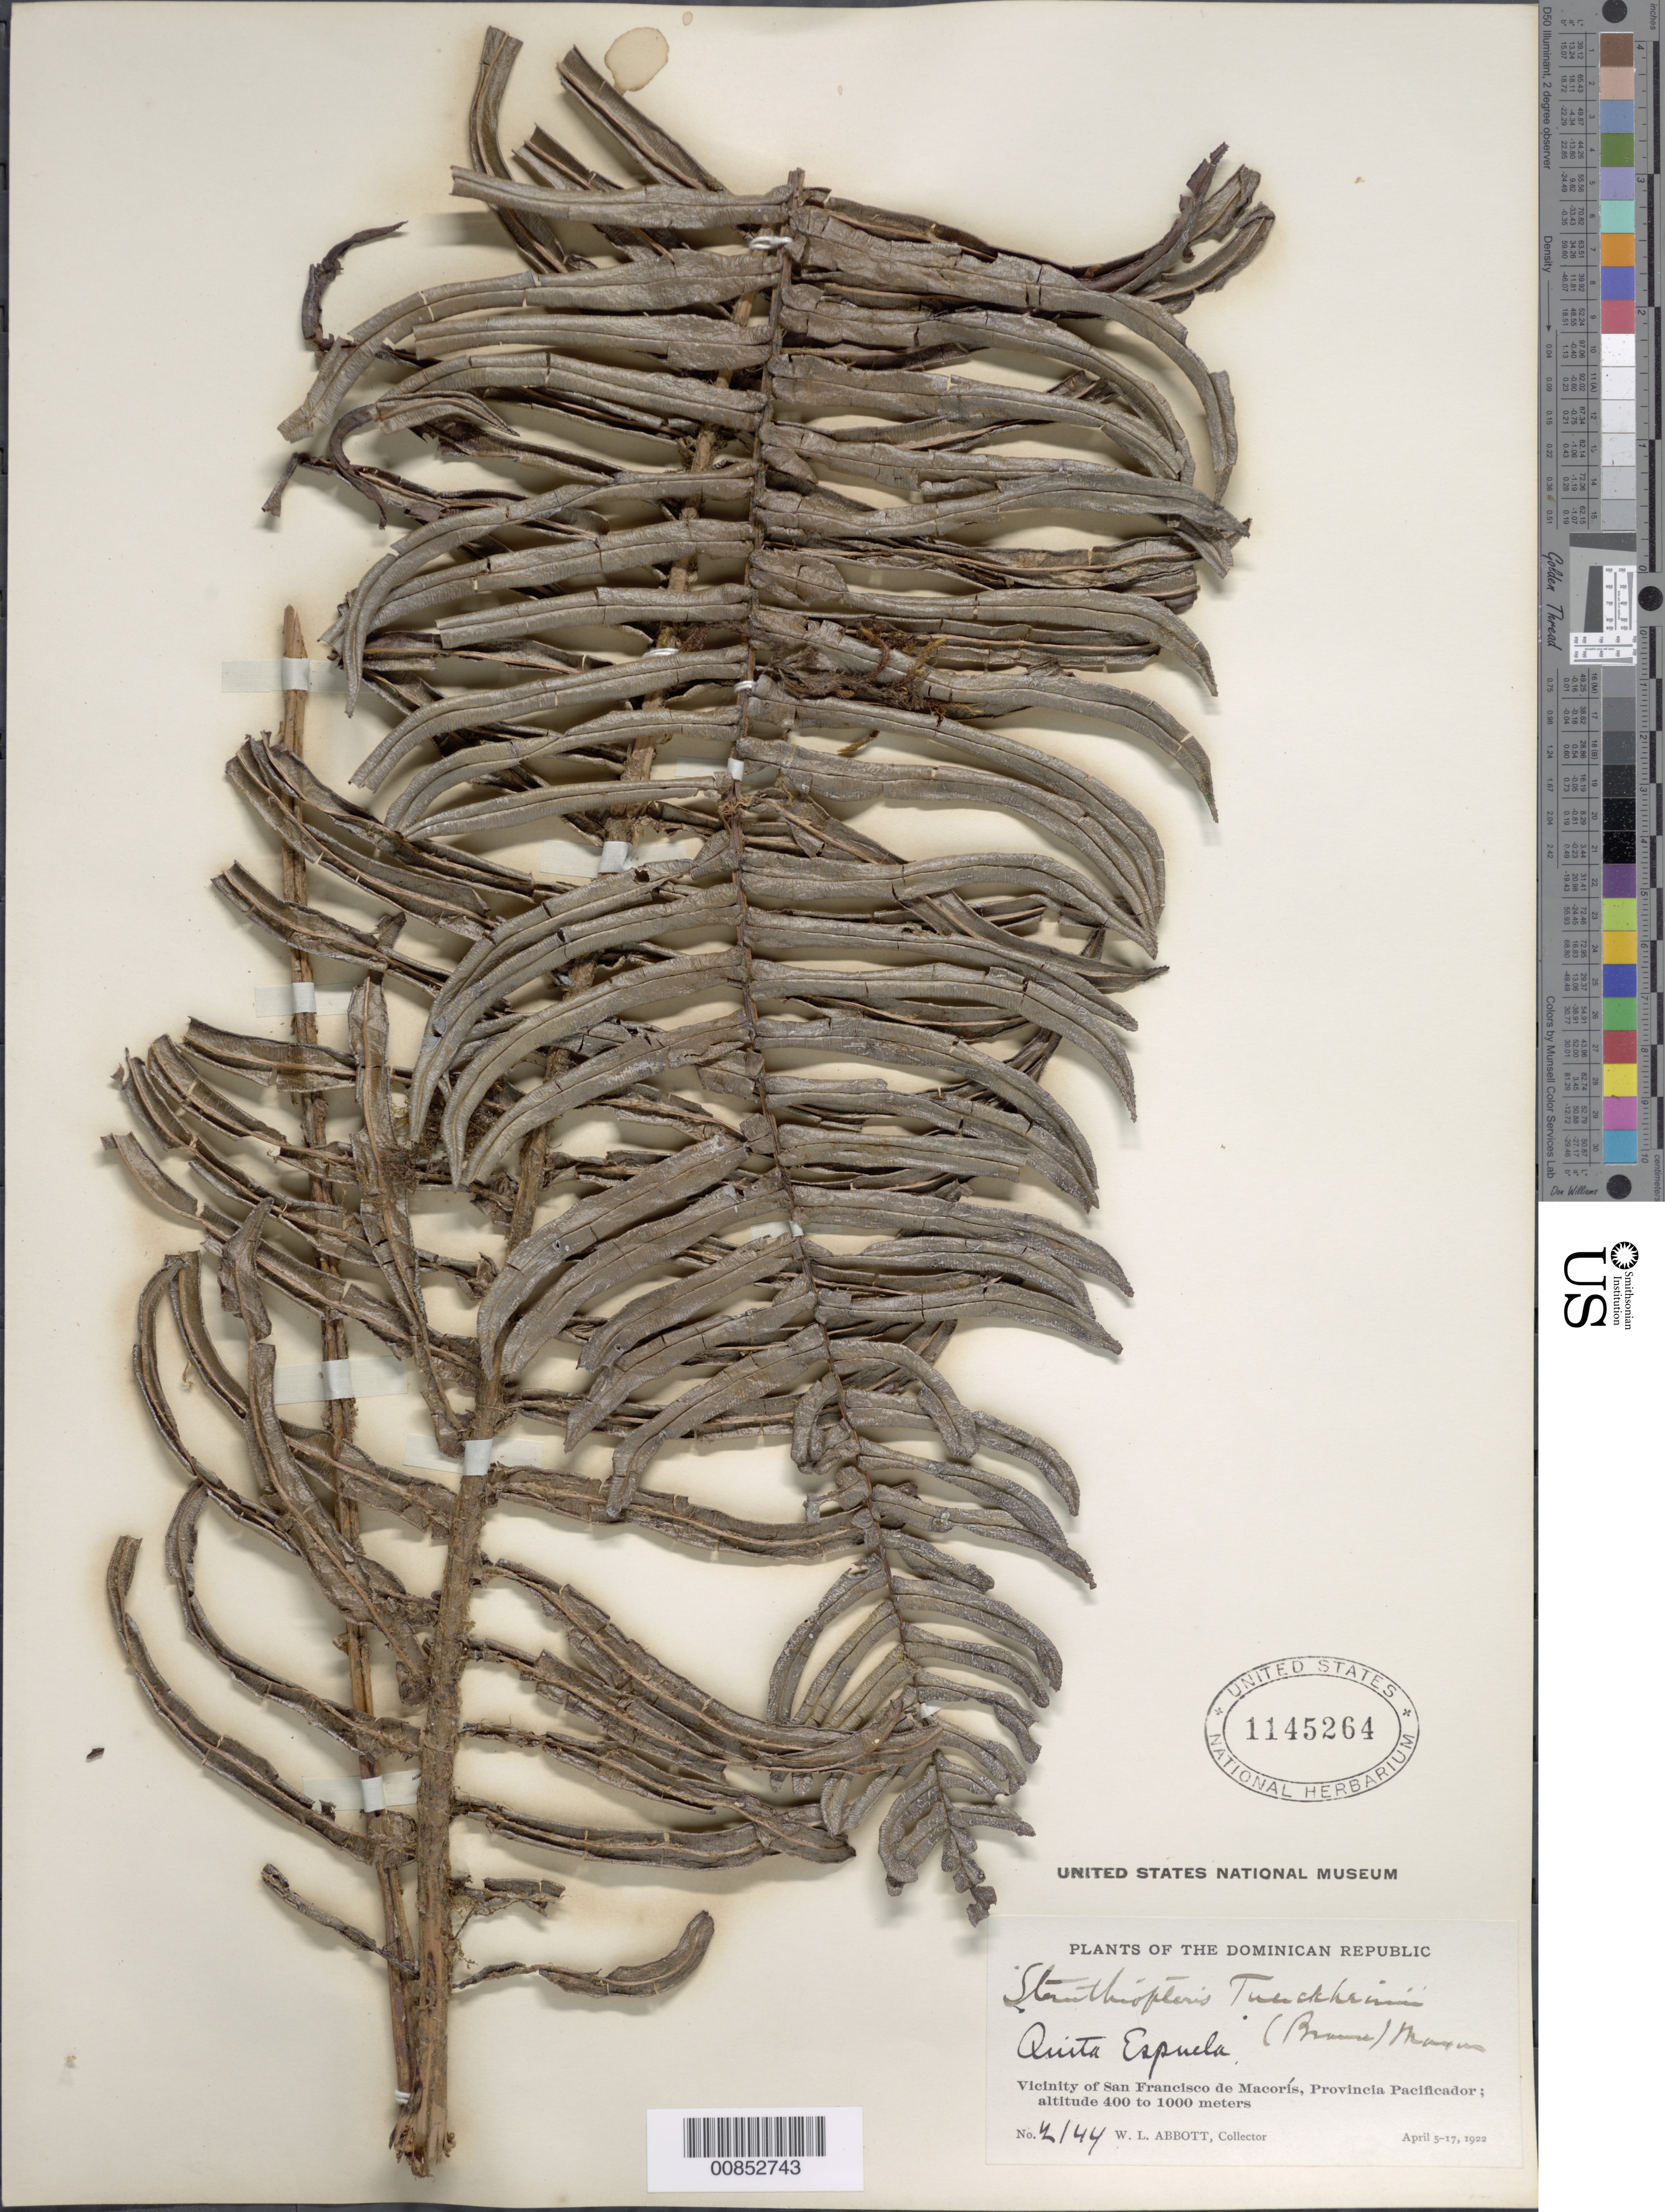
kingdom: Plantae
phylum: Tracheophyta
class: Polypodiopsida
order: Polypodiales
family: Blechnaceae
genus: Blechnum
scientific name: Blechnum tuerckheimii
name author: Brause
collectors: W. L. Abbott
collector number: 2144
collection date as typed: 05 Apr 1922 to 17 Apr 1922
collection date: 1922-04-05/1922-04-17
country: Dominican Republic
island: Hispaniola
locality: Prov. Pacificador, vicinity San Francisco de Macorís, Quita Espuela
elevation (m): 400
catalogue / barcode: US 1145264